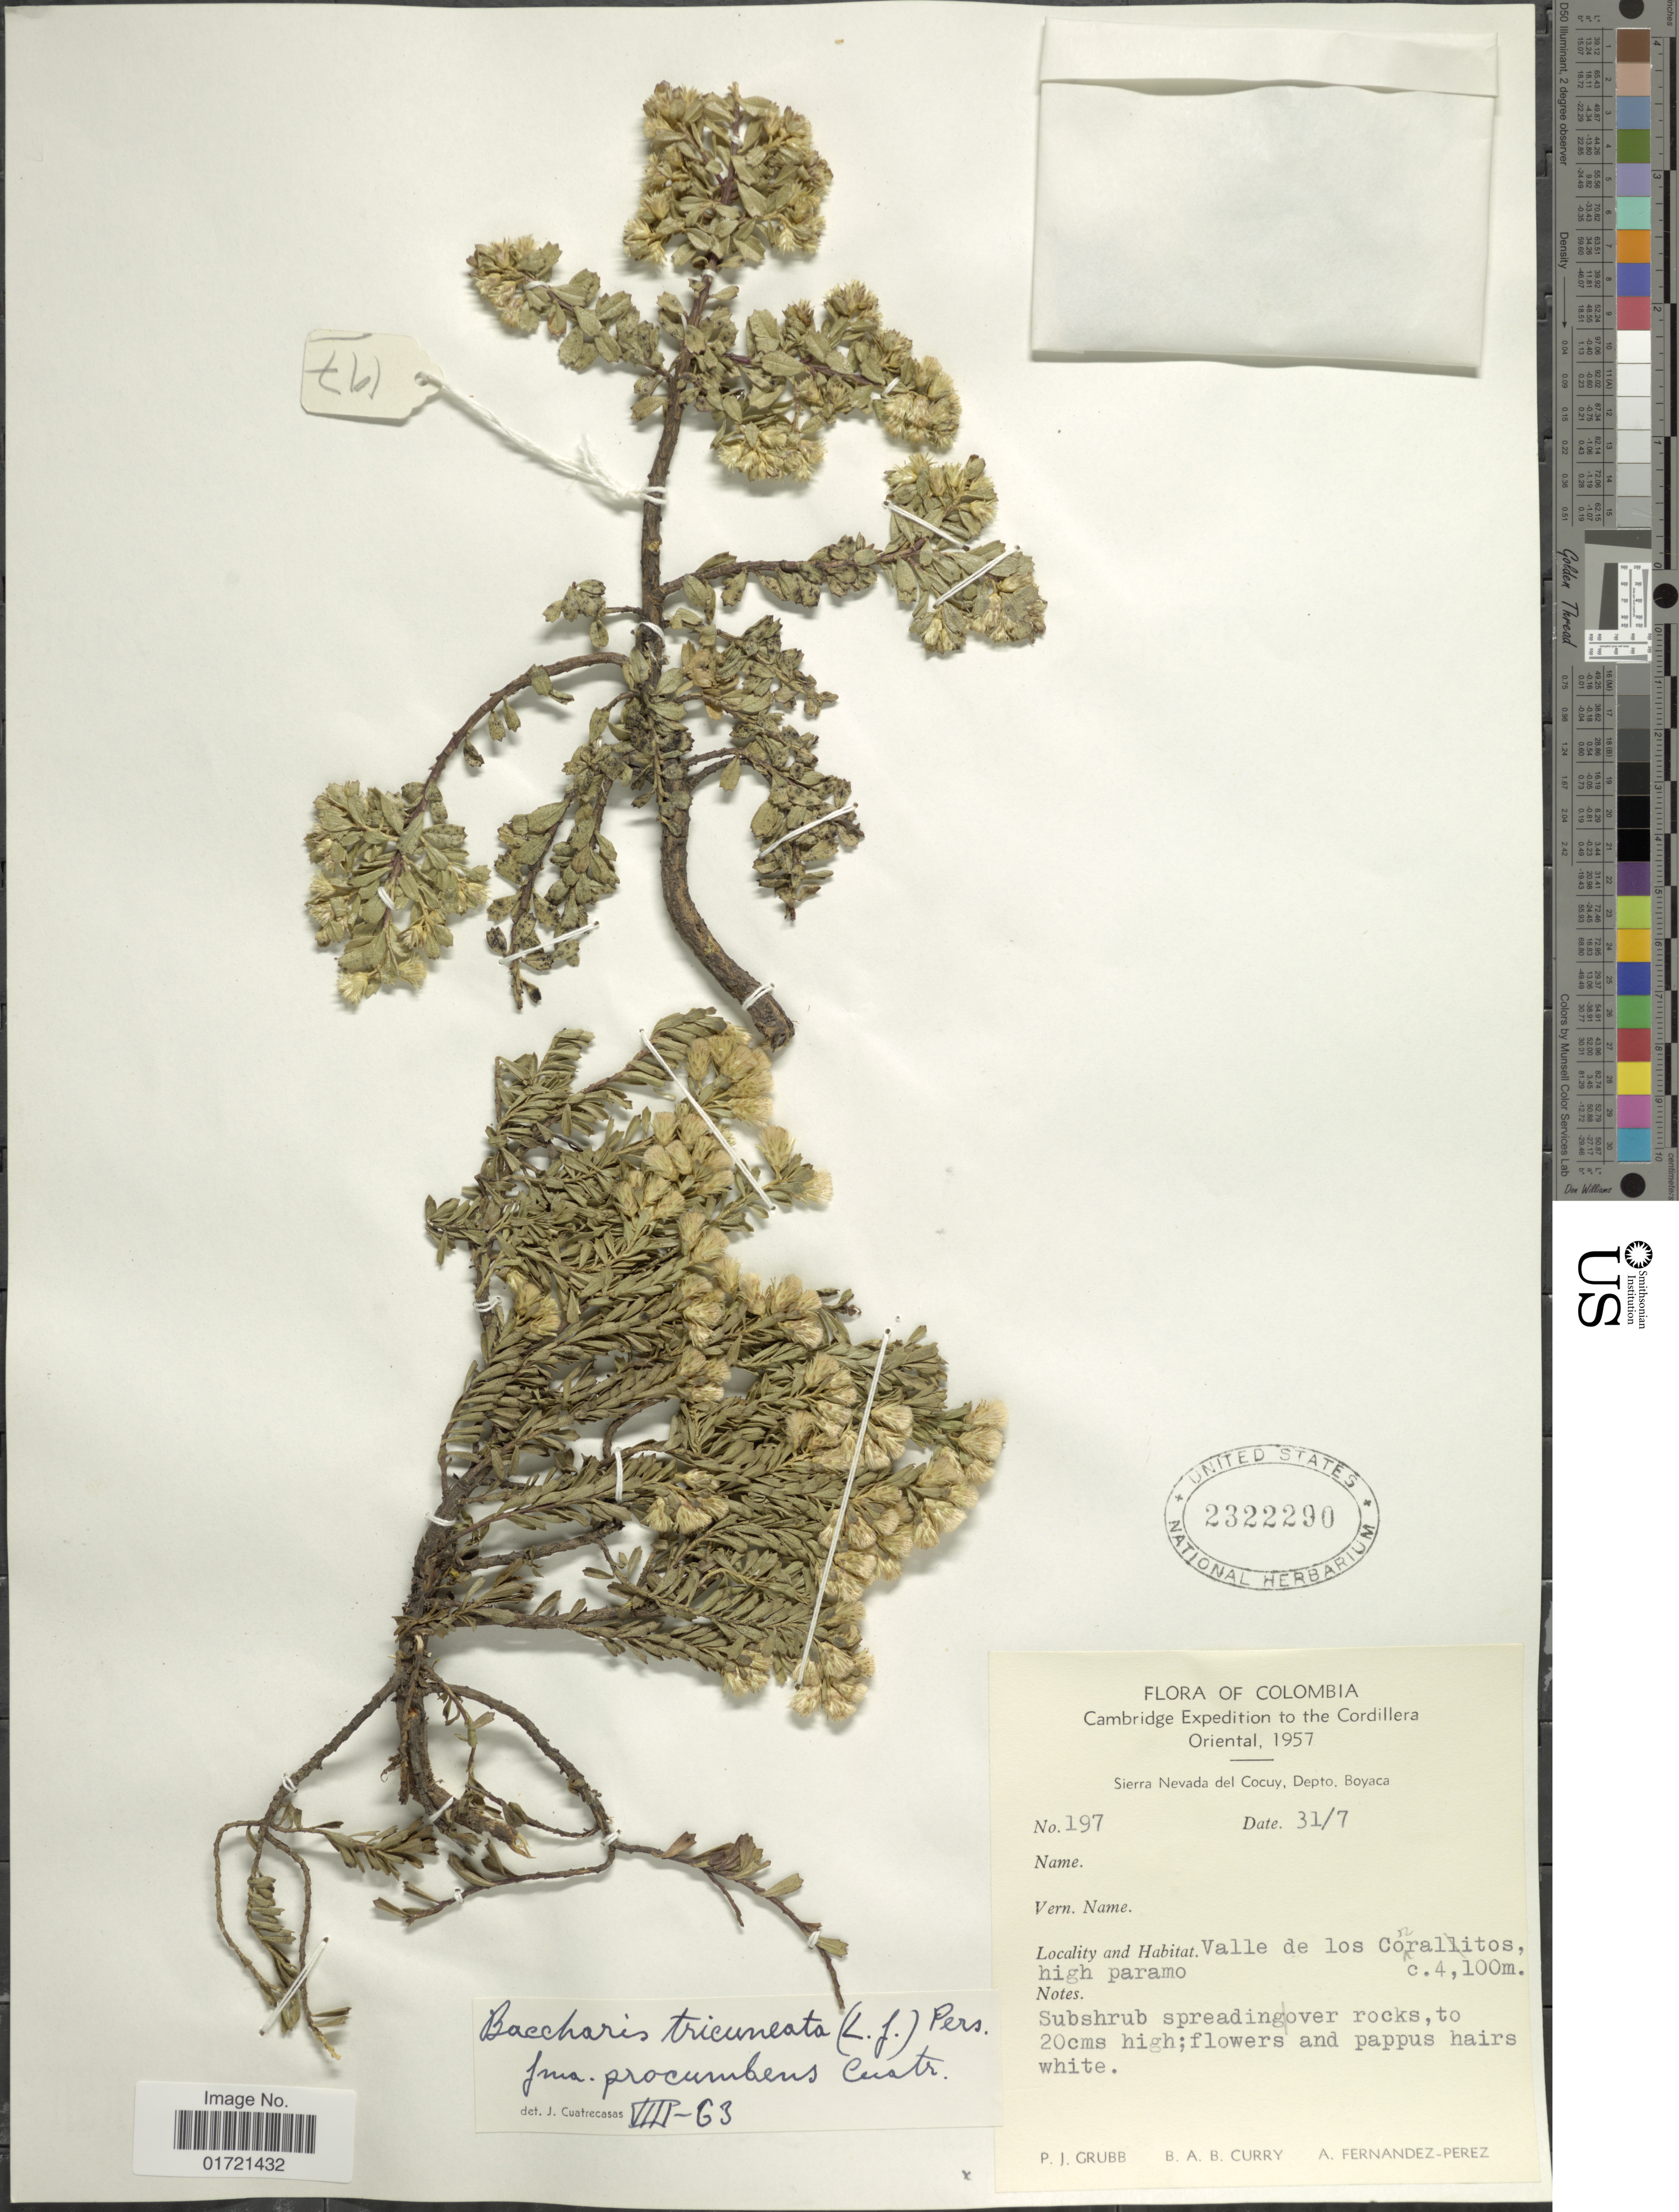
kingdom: Plantae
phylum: Tracheophyta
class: Magnoliopsida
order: Asterales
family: Asteraceae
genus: Baccharis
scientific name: Baccharis tricuneata f. procumbens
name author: Cuatrec.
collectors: P. J. Grubb, B. Curry & A. Fernández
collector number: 197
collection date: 1957-07-31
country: Colombia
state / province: Boyacá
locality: Cordillera Oriental, Sierra Nevada del Cocuy, Valle de los Corralitos, high paramo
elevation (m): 4100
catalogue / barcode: US 2322290